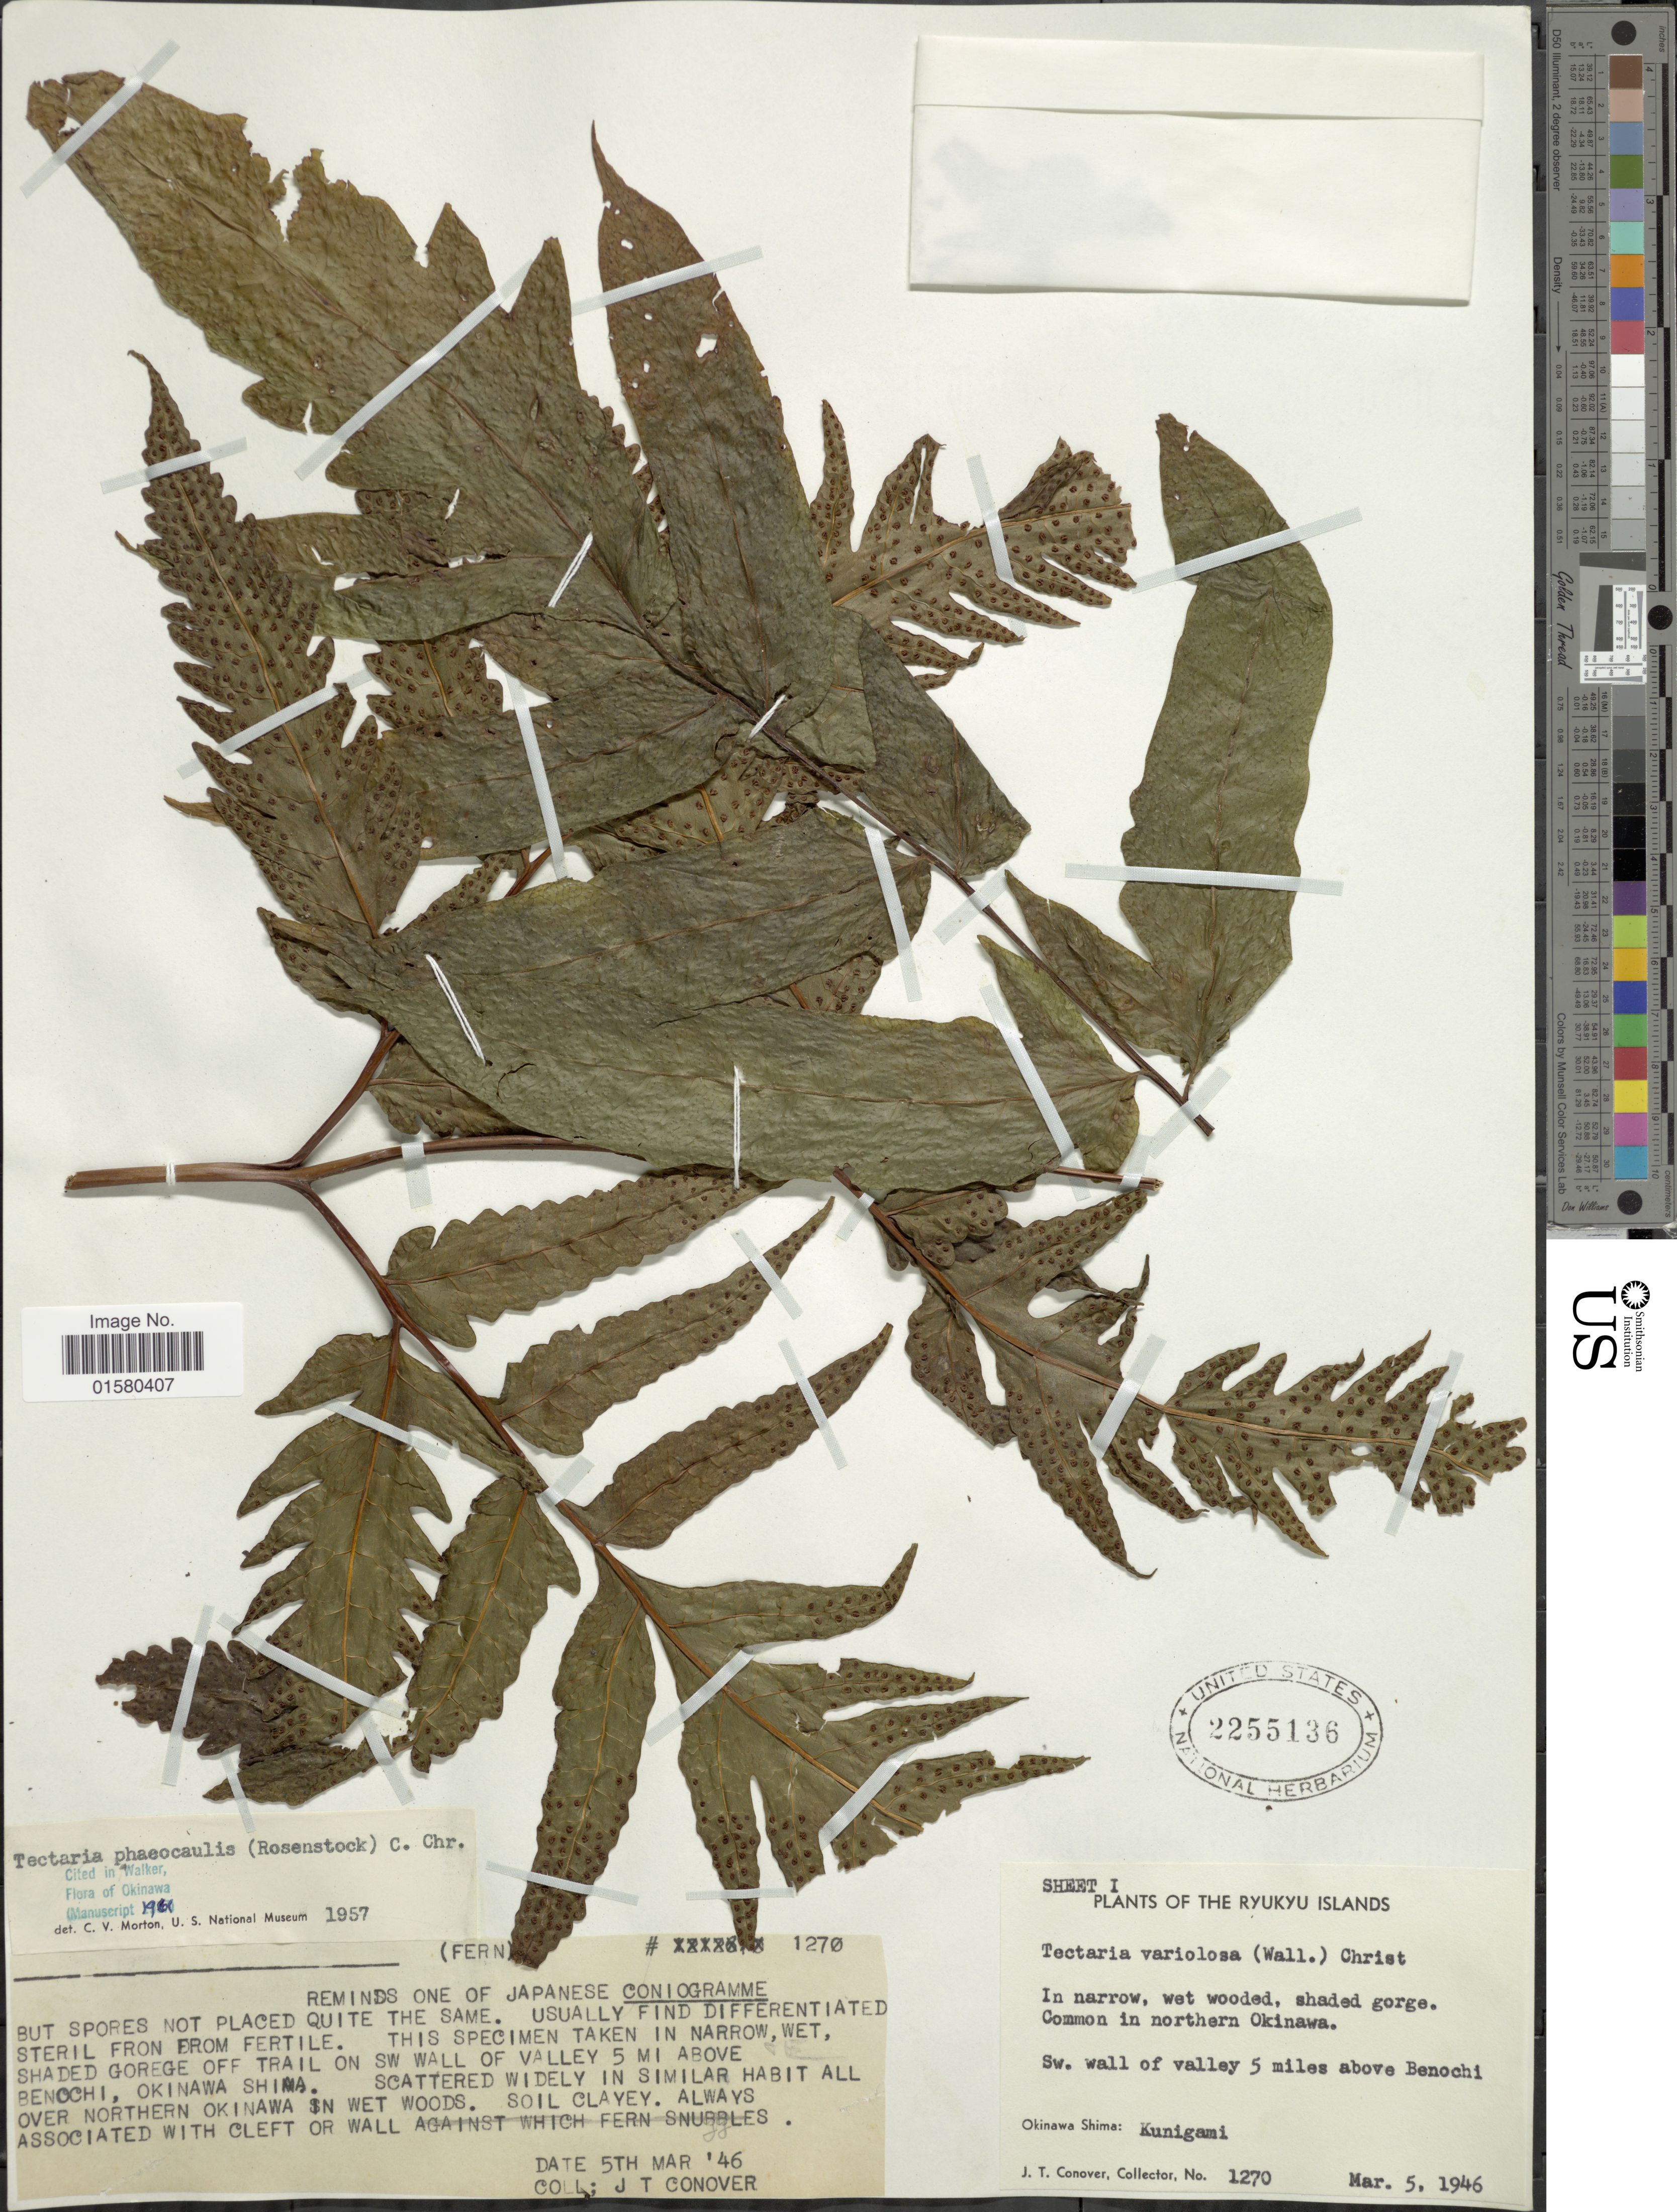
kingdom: Plantae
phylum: Tracheophyta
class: Polypodiopsida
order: Polypodiales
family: Tectariaceae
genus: Tectaria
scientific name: Tectaria phaeocaulis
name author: (Rosenst.) C. Chr.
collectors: J. T. Conover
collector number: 1270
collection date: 1946-03-05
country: Japan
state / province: Okinawa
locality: Ryukyu islands, SW wall of vallety 5 miles above Benochi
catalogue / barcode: US 2255136